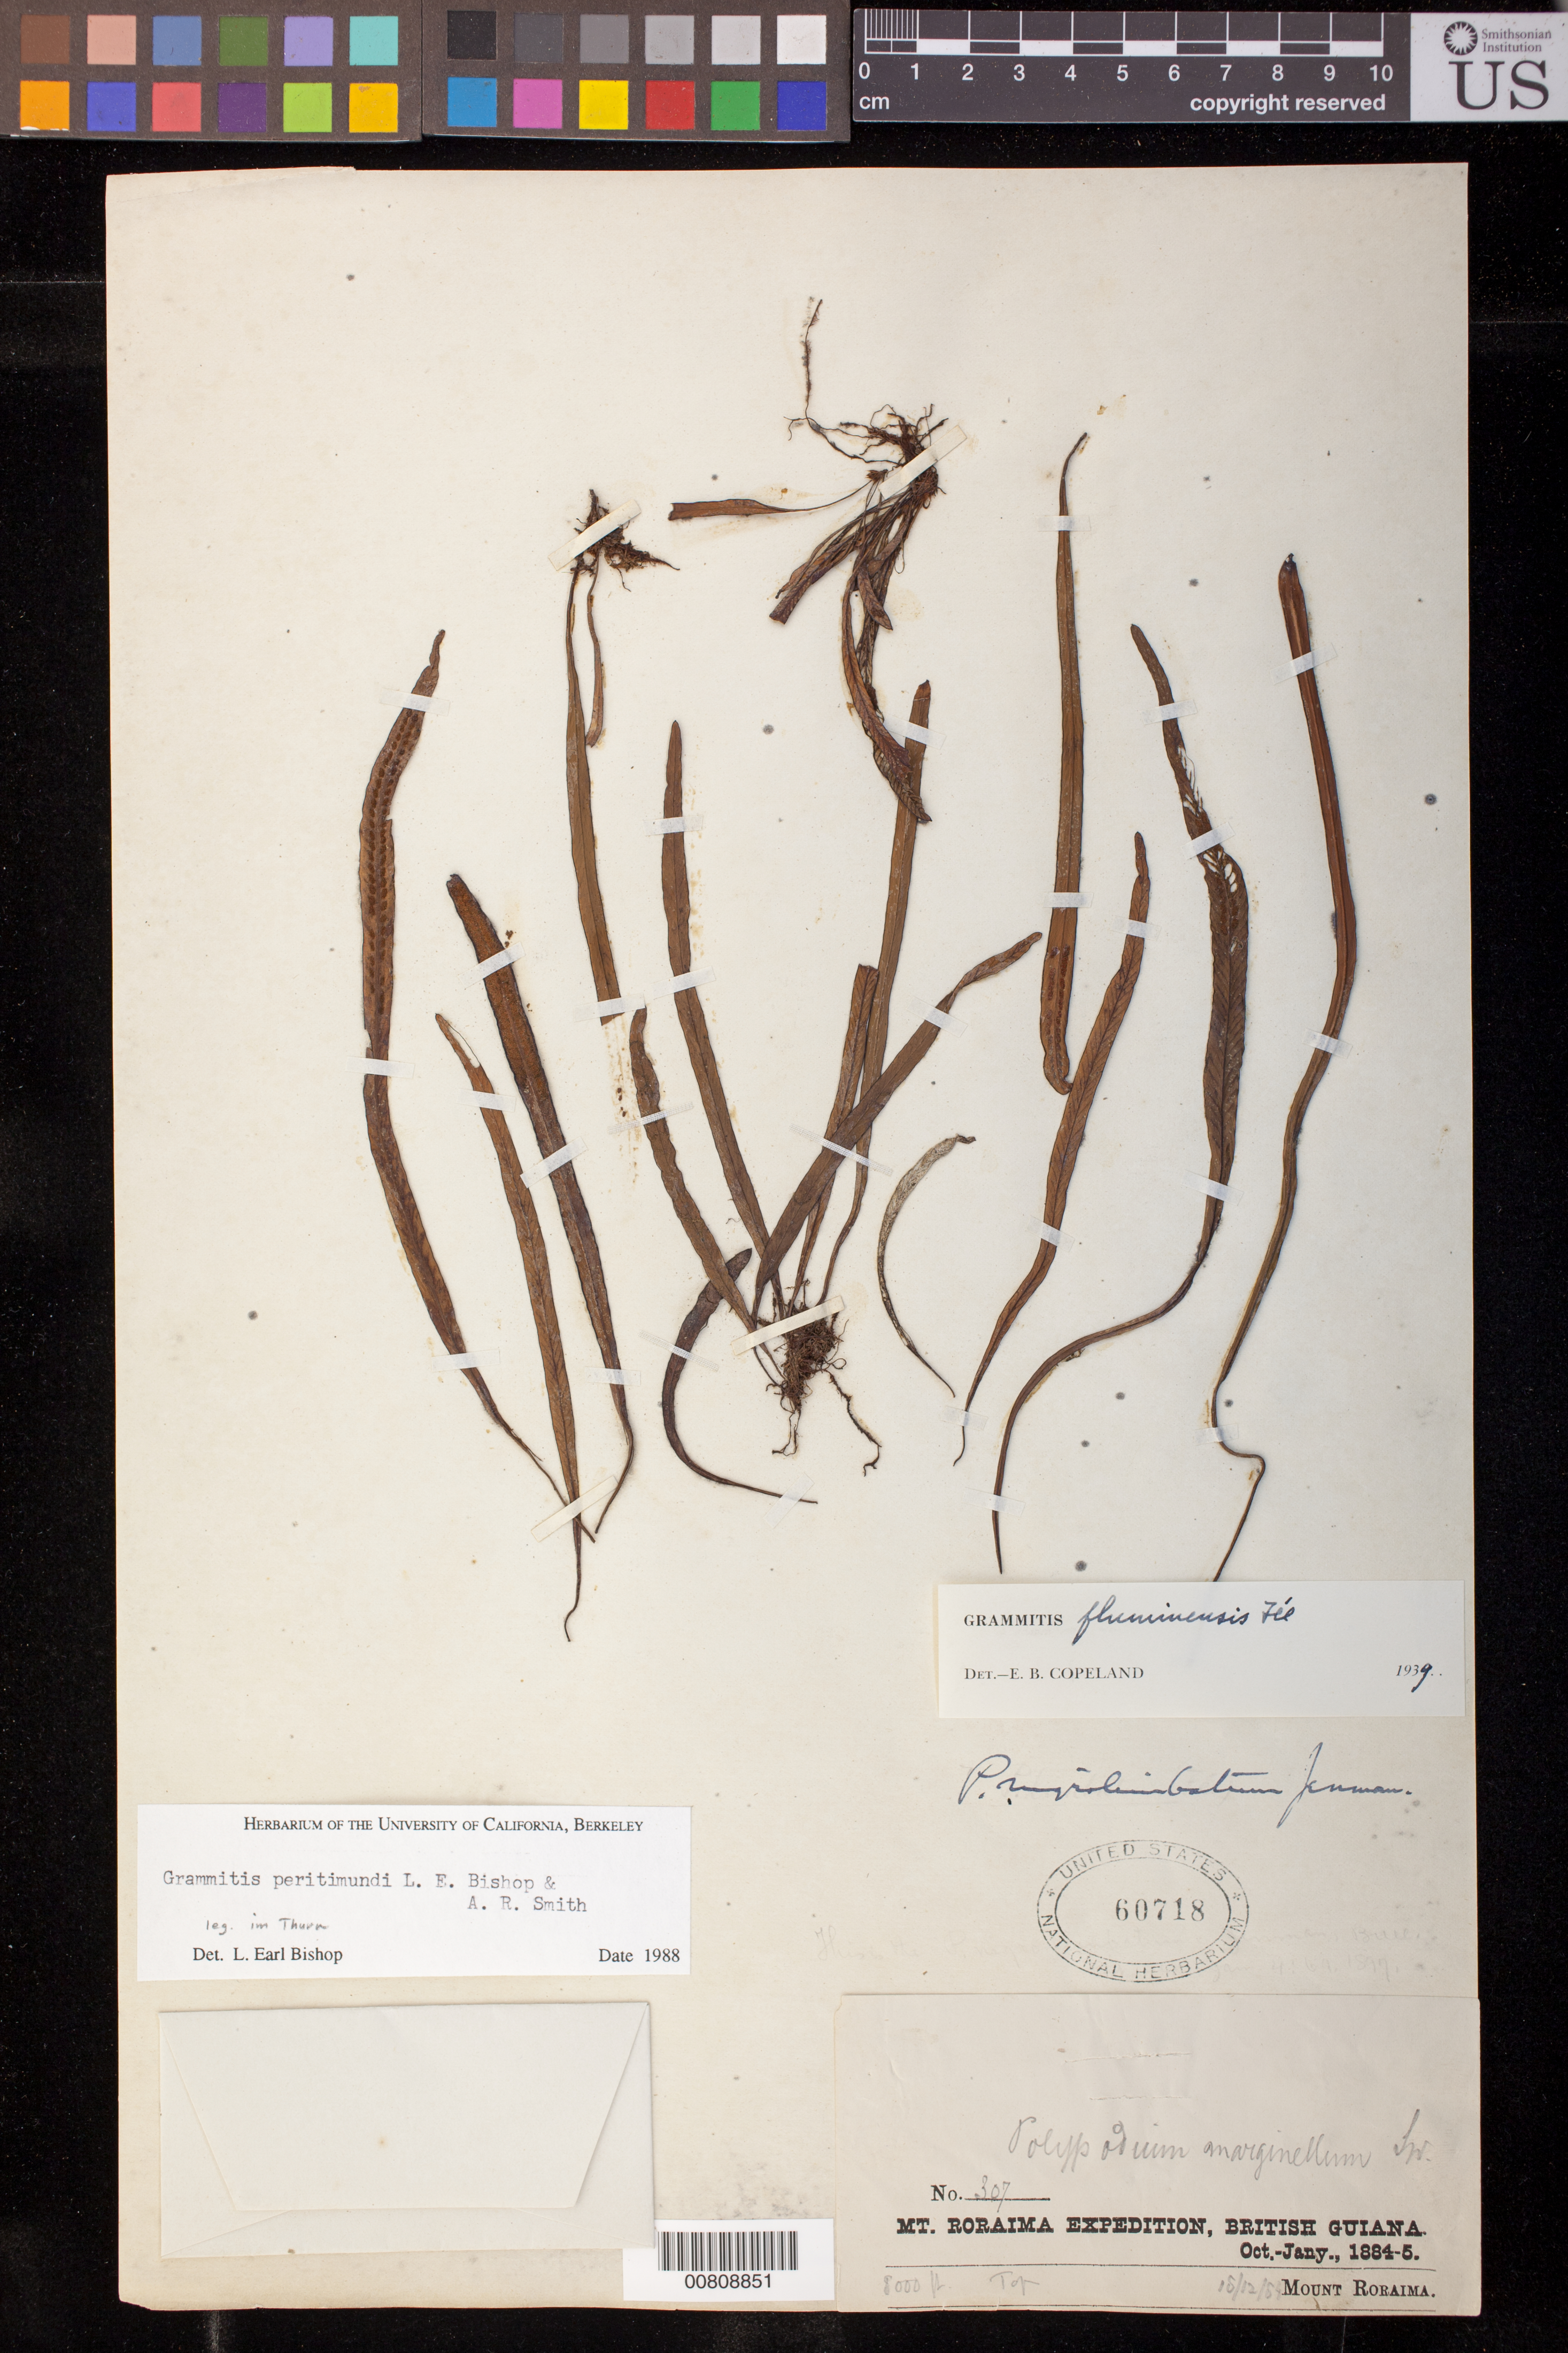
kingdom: Plantae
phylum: Tracheophyta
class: Polypodiopsida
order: Polypodiales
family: Polypodiaceae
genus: Grammitis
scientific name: Grammitis peritimundi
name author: L.E. Bishop & A.R. Sm.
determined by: Bishop, L. E.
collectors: E. F. im Thurn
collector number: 307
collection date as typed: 18 December 1884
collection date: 1884-12-18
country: Guyana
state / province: Cuyuni-Mazaruni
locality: Mt. Roraima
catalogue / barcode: US 60718